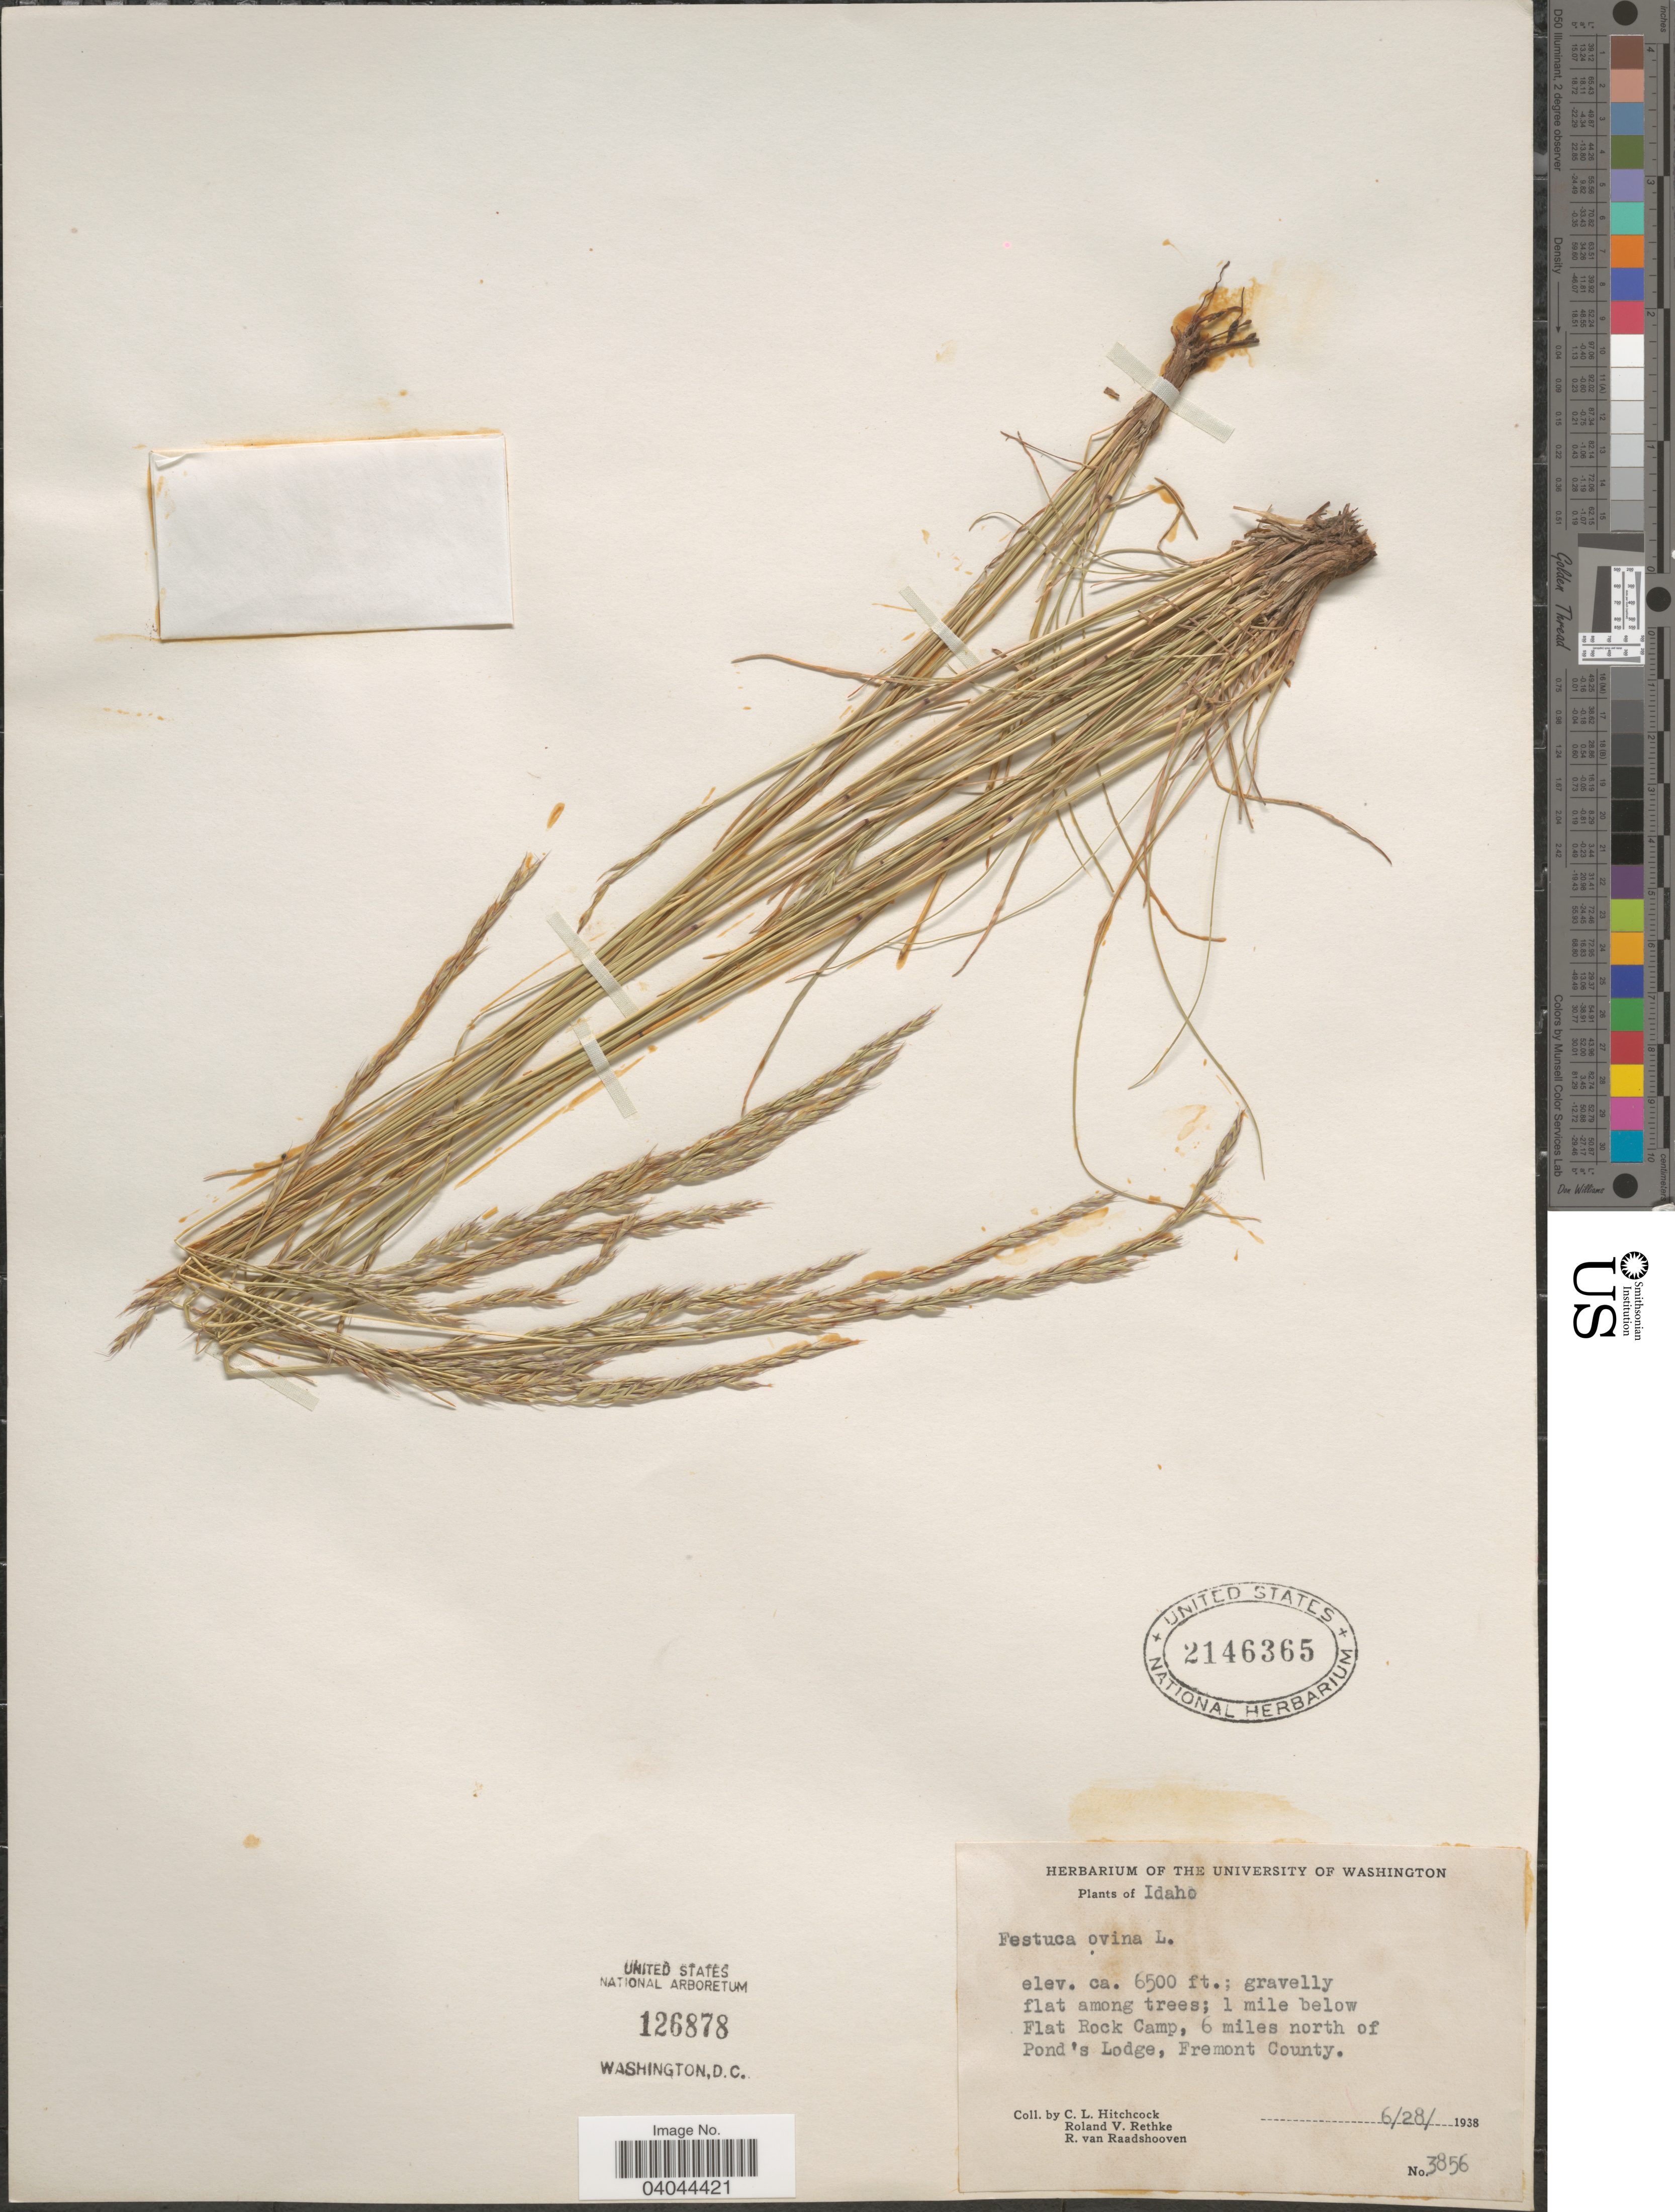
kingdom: Plantae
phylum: Tracheophyta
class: Liliopsida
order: Poales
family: Poaceae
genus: Festuca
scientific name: Festuca ovina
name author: L.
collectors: C. L. Hitchcock, R. Rethke & R. Raadshooven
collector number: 3856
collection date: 1938-06-28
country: United States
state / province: Idaho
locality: Gravelly flat among trees; 1 mile below Flat Rock Camp, 6 miles north of Pond's Lodge, Fremont County.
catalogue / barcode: US 2146365